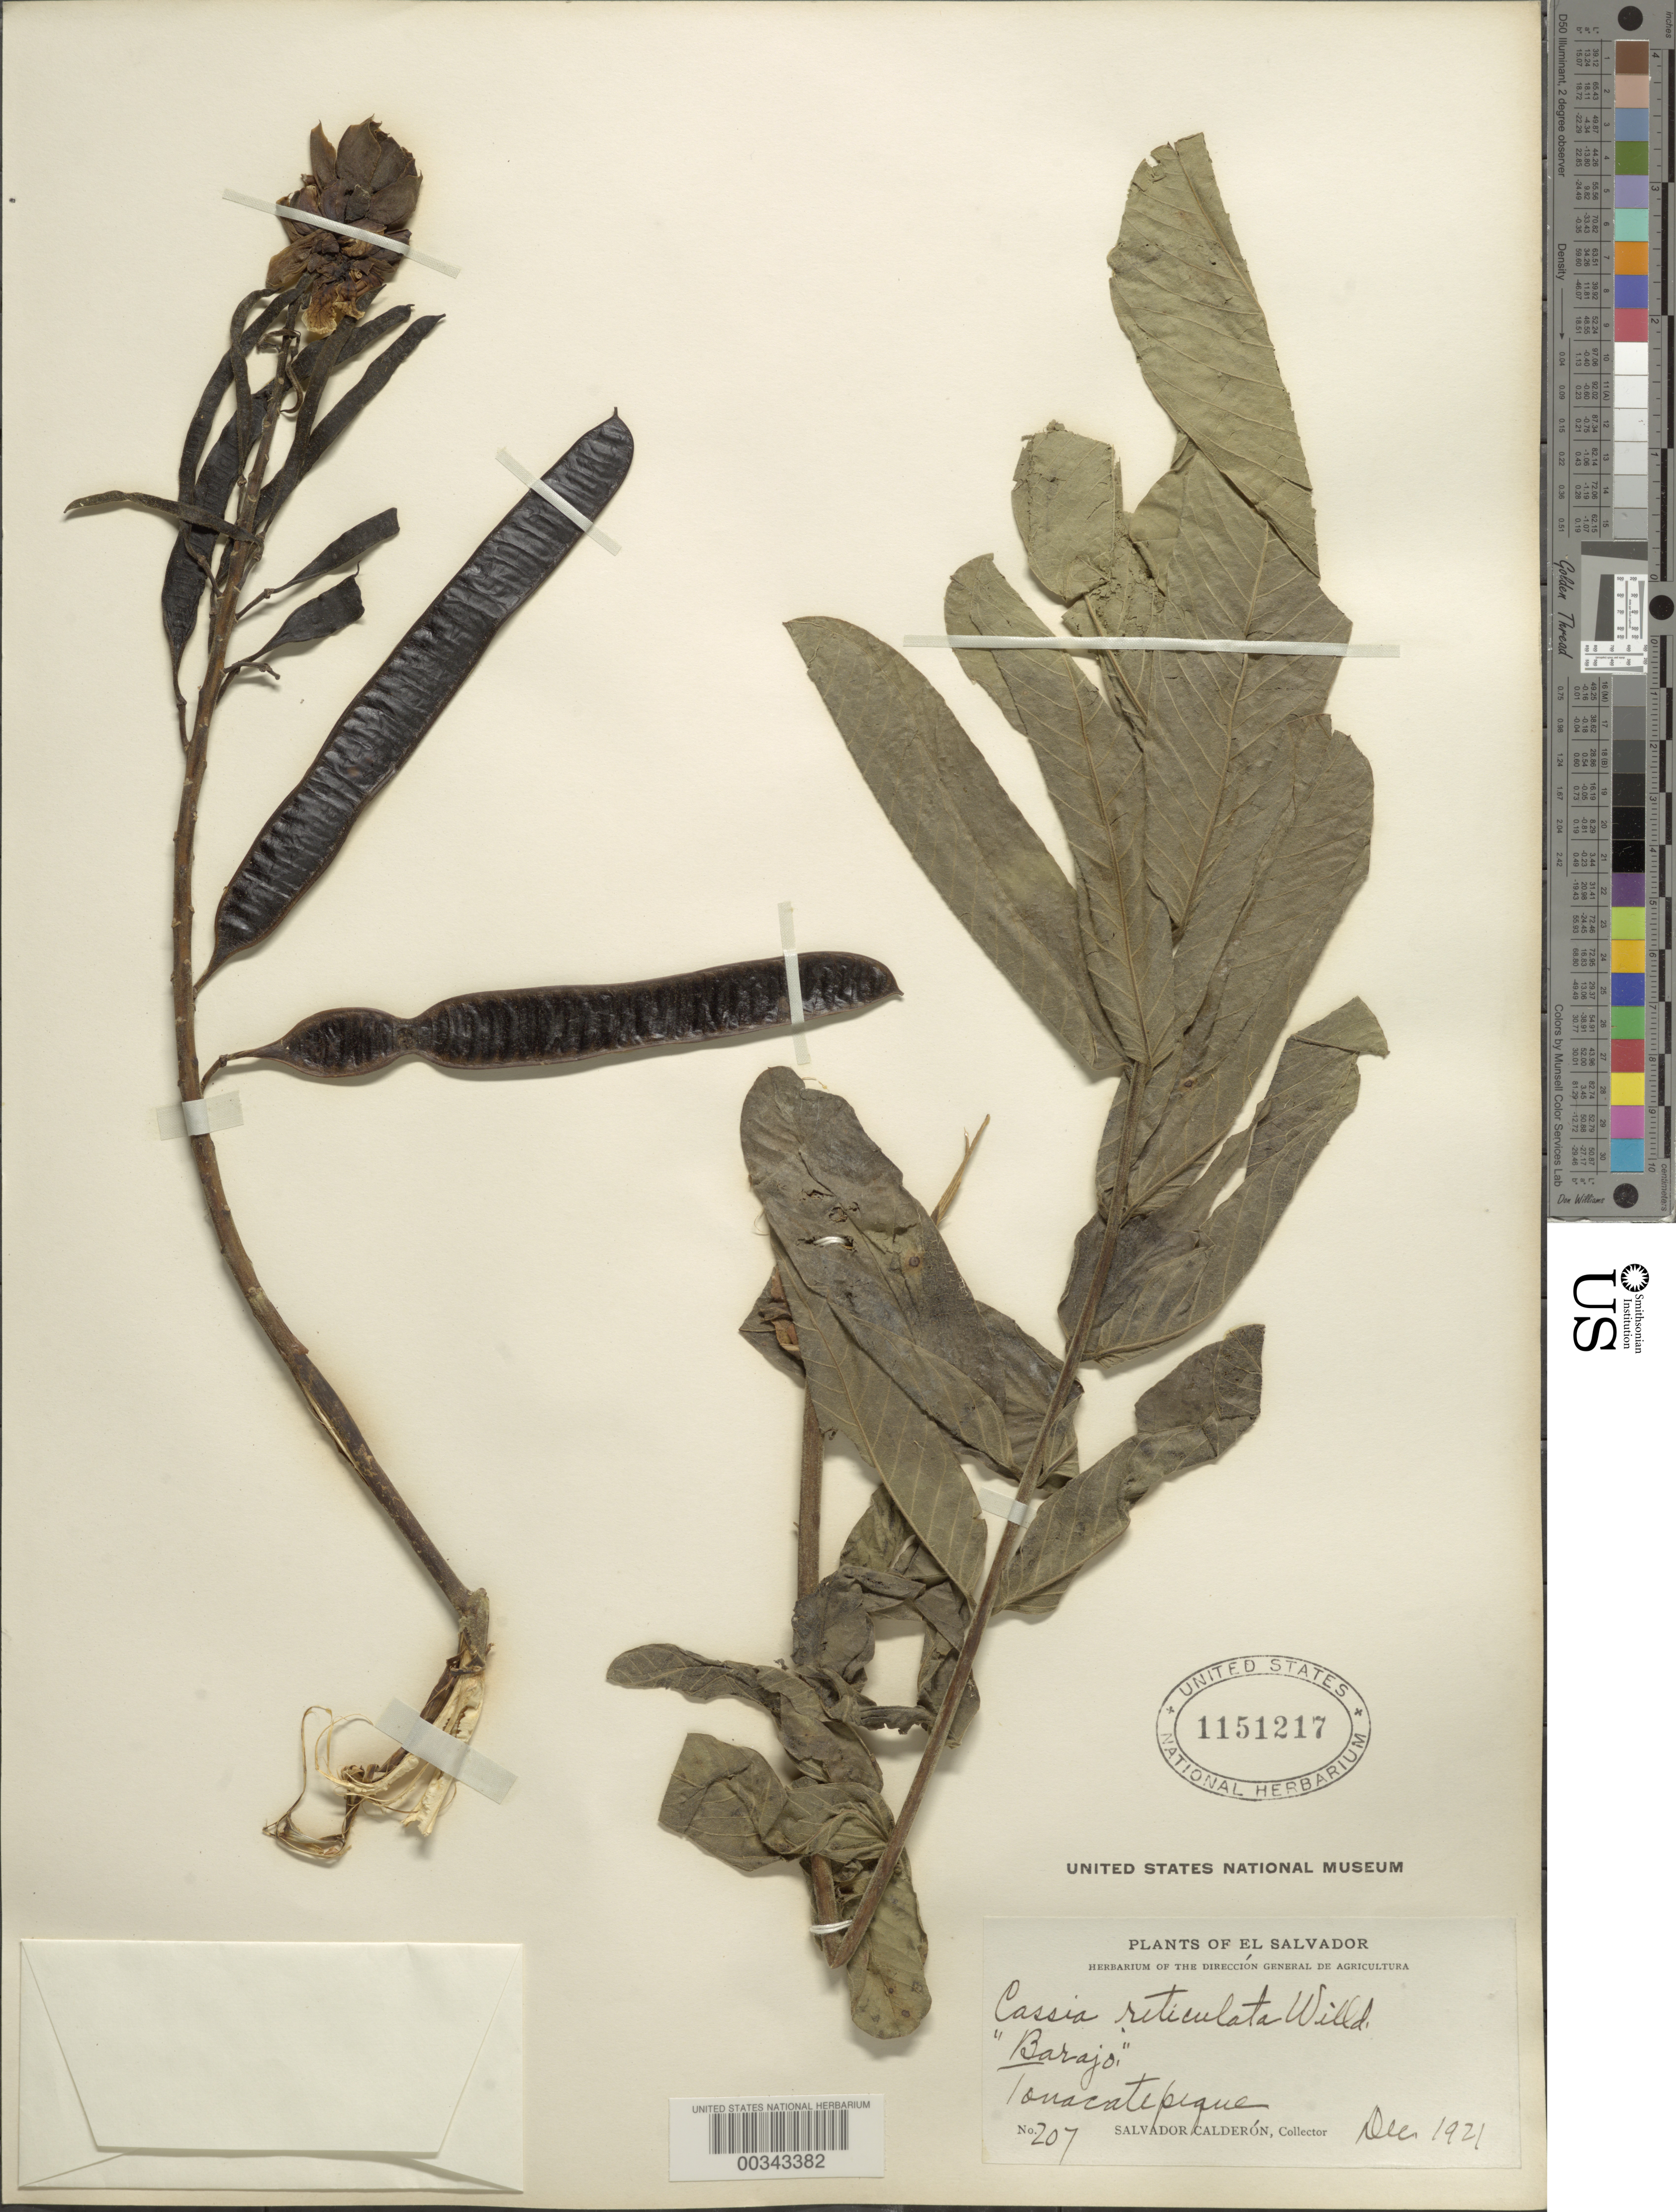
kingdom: Plantae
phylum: Tracheophyta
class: Magnoliopsida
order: Fabales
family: Fabaceae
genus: Senna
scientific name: Senna reticulata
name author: (Willd.) H.S. Irwin & Barneby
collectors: S. Calderón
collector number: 207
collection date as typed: Dec 1921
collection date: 1921-12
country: El Salvador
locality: Tonacatepeque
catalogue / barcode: US 1151217